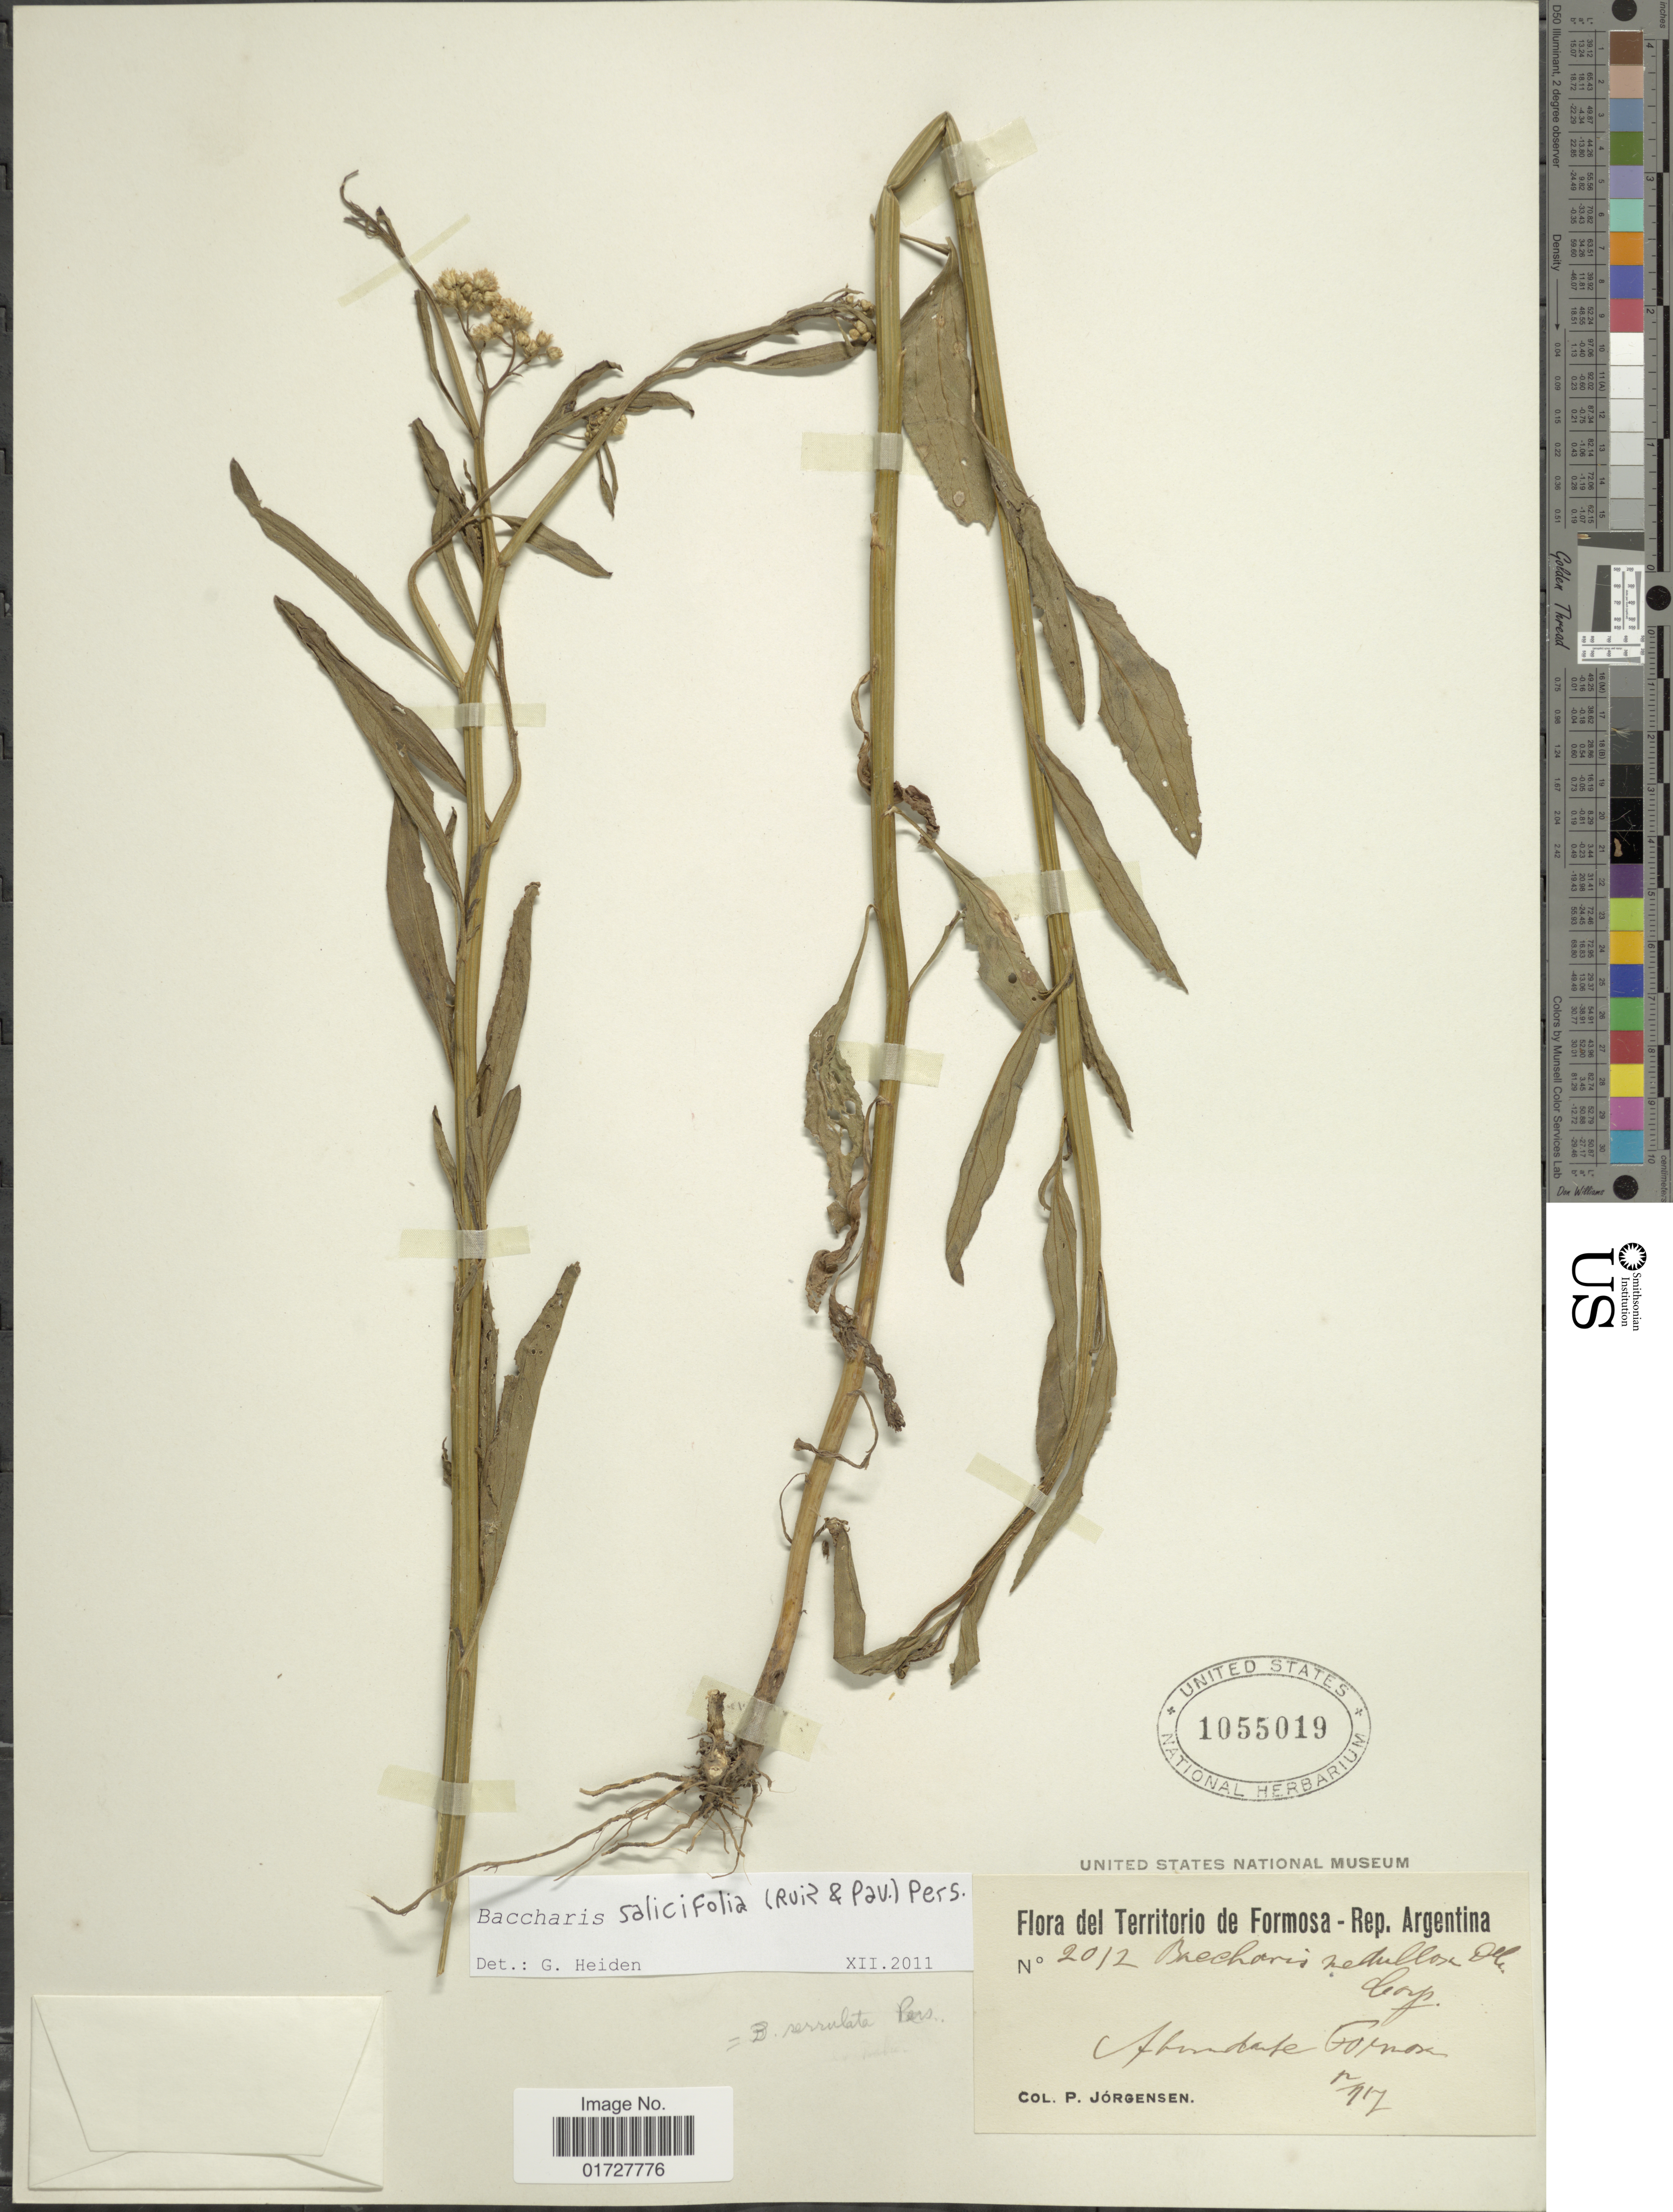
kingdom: Plantae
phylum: Tracheophyta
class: Magnoliopsida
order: Asterales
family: Asteraceae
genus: Baccharis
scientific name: Baccharis salicifolia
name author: (Ruiz & Pav.) Pers.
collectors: P. Jörgensen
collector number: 2012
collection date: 1917-12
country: Argentina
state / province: Formosa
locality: Rep. Argentina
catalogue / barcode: US 1055019